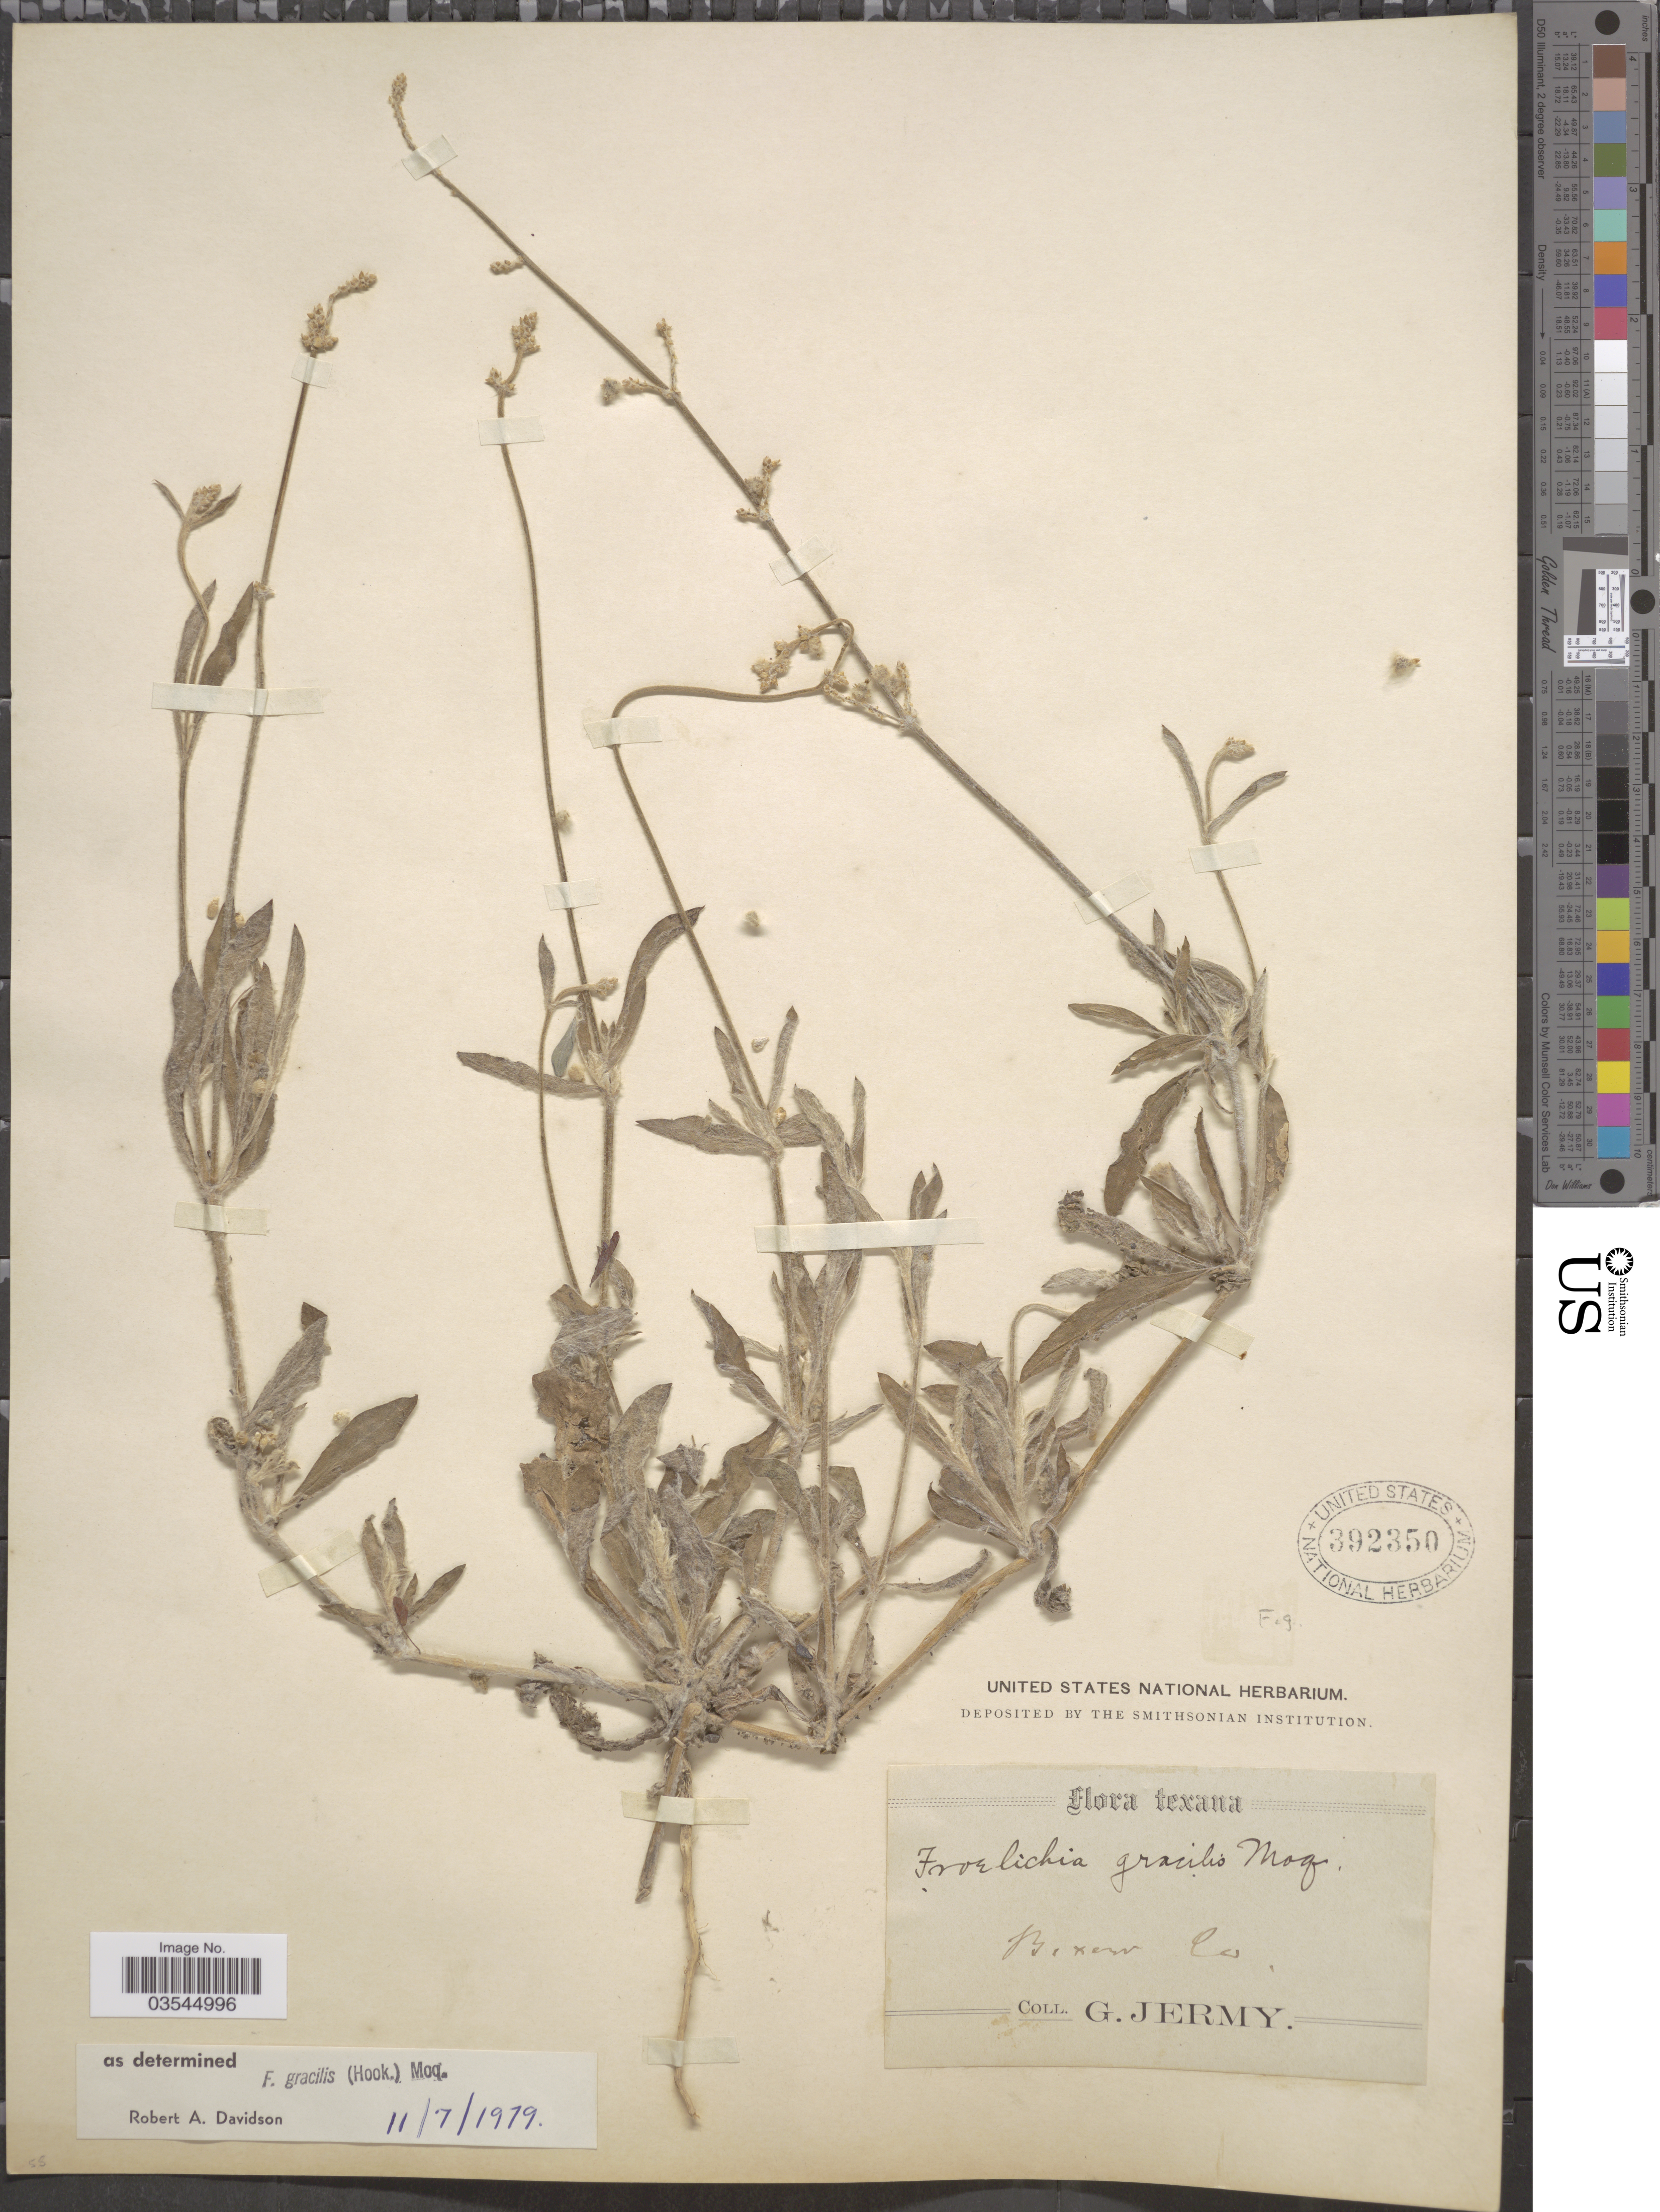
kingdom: Plantae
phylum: Tracheophyta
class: Magnoliopsida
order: Caryophyllales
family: Amaranthaceae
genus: Froelichia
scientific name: Froelichia gracilis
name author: (Hook.) Moq.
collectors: G. Jermy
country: United States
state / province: Texas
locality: Bexar Co.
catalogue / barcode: US 392350